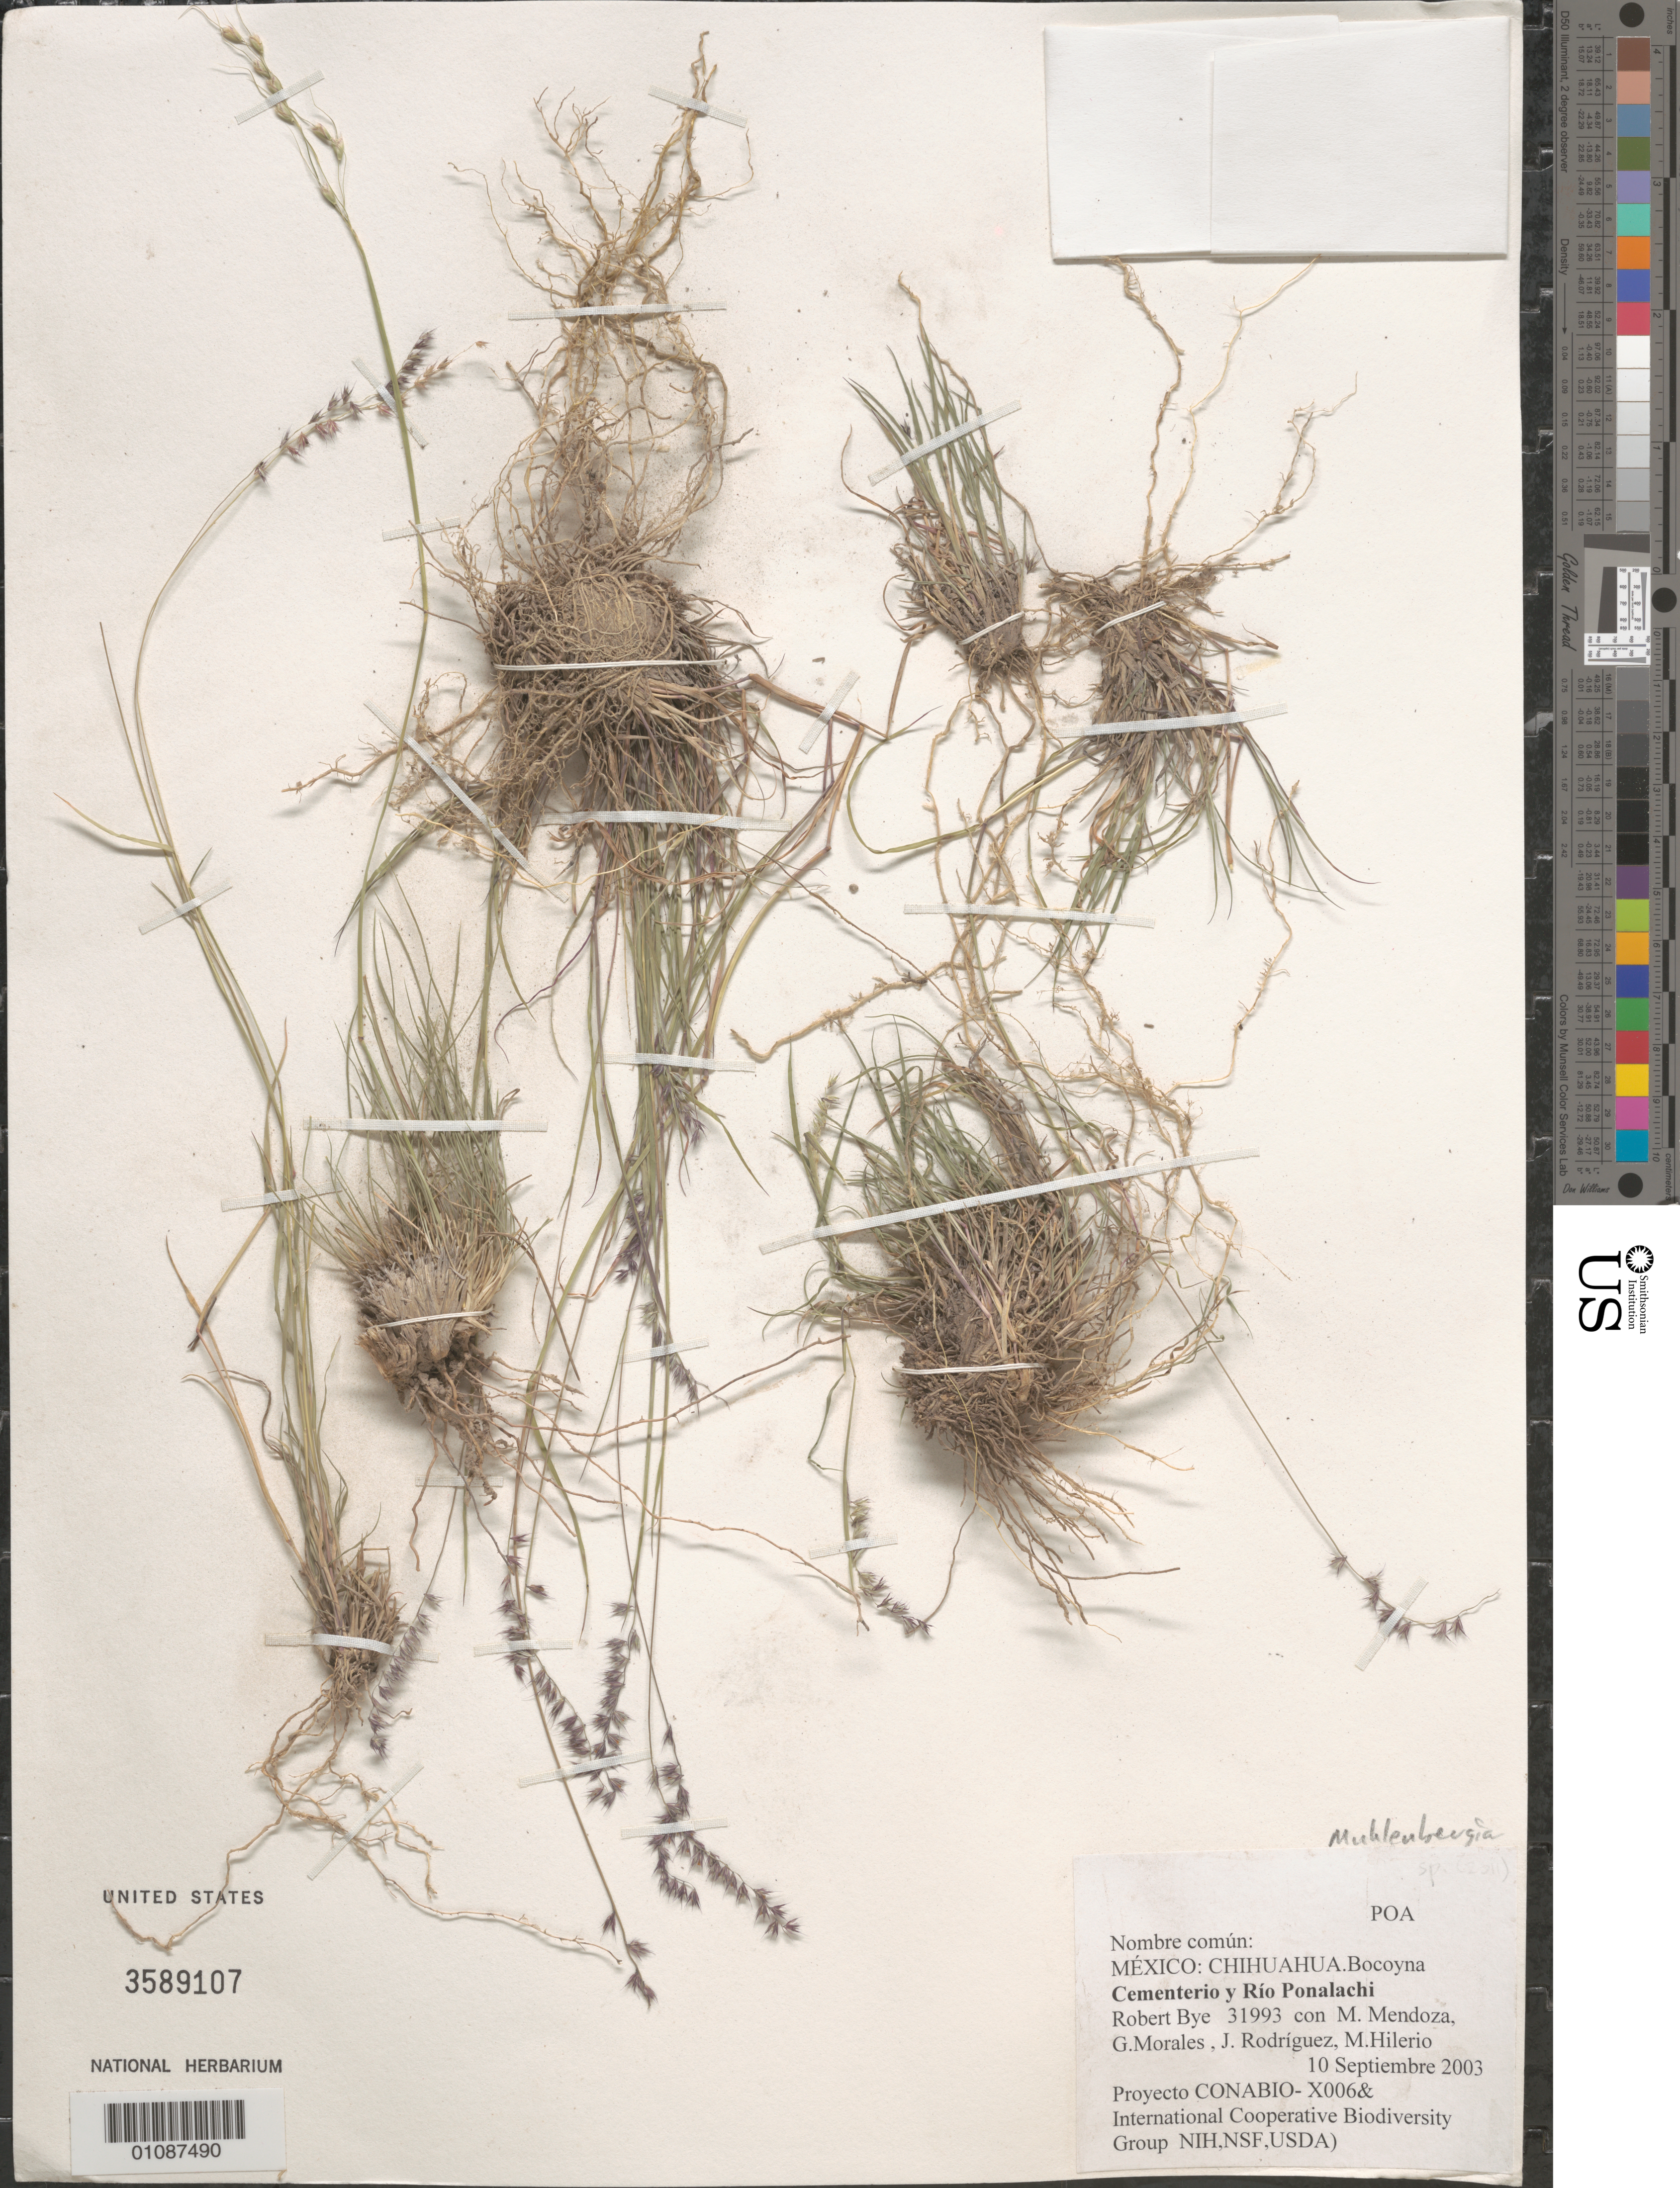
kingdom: Plantae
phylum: Tracheophyta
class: Liliopsida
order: Poales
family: Poaceae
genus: Muhlenbergia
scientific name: Muhlenbergia sp.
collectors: R. A. Bye, M. Mendoza Garcia, G. Morales, J. Rodríguez & M. Hilerio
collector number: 31993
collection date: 2003-09-10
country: Mexico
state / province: Chihuahua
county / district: Bocoyna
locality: Cemeterio y Rio Ponalachi.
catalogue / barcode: US 3589107